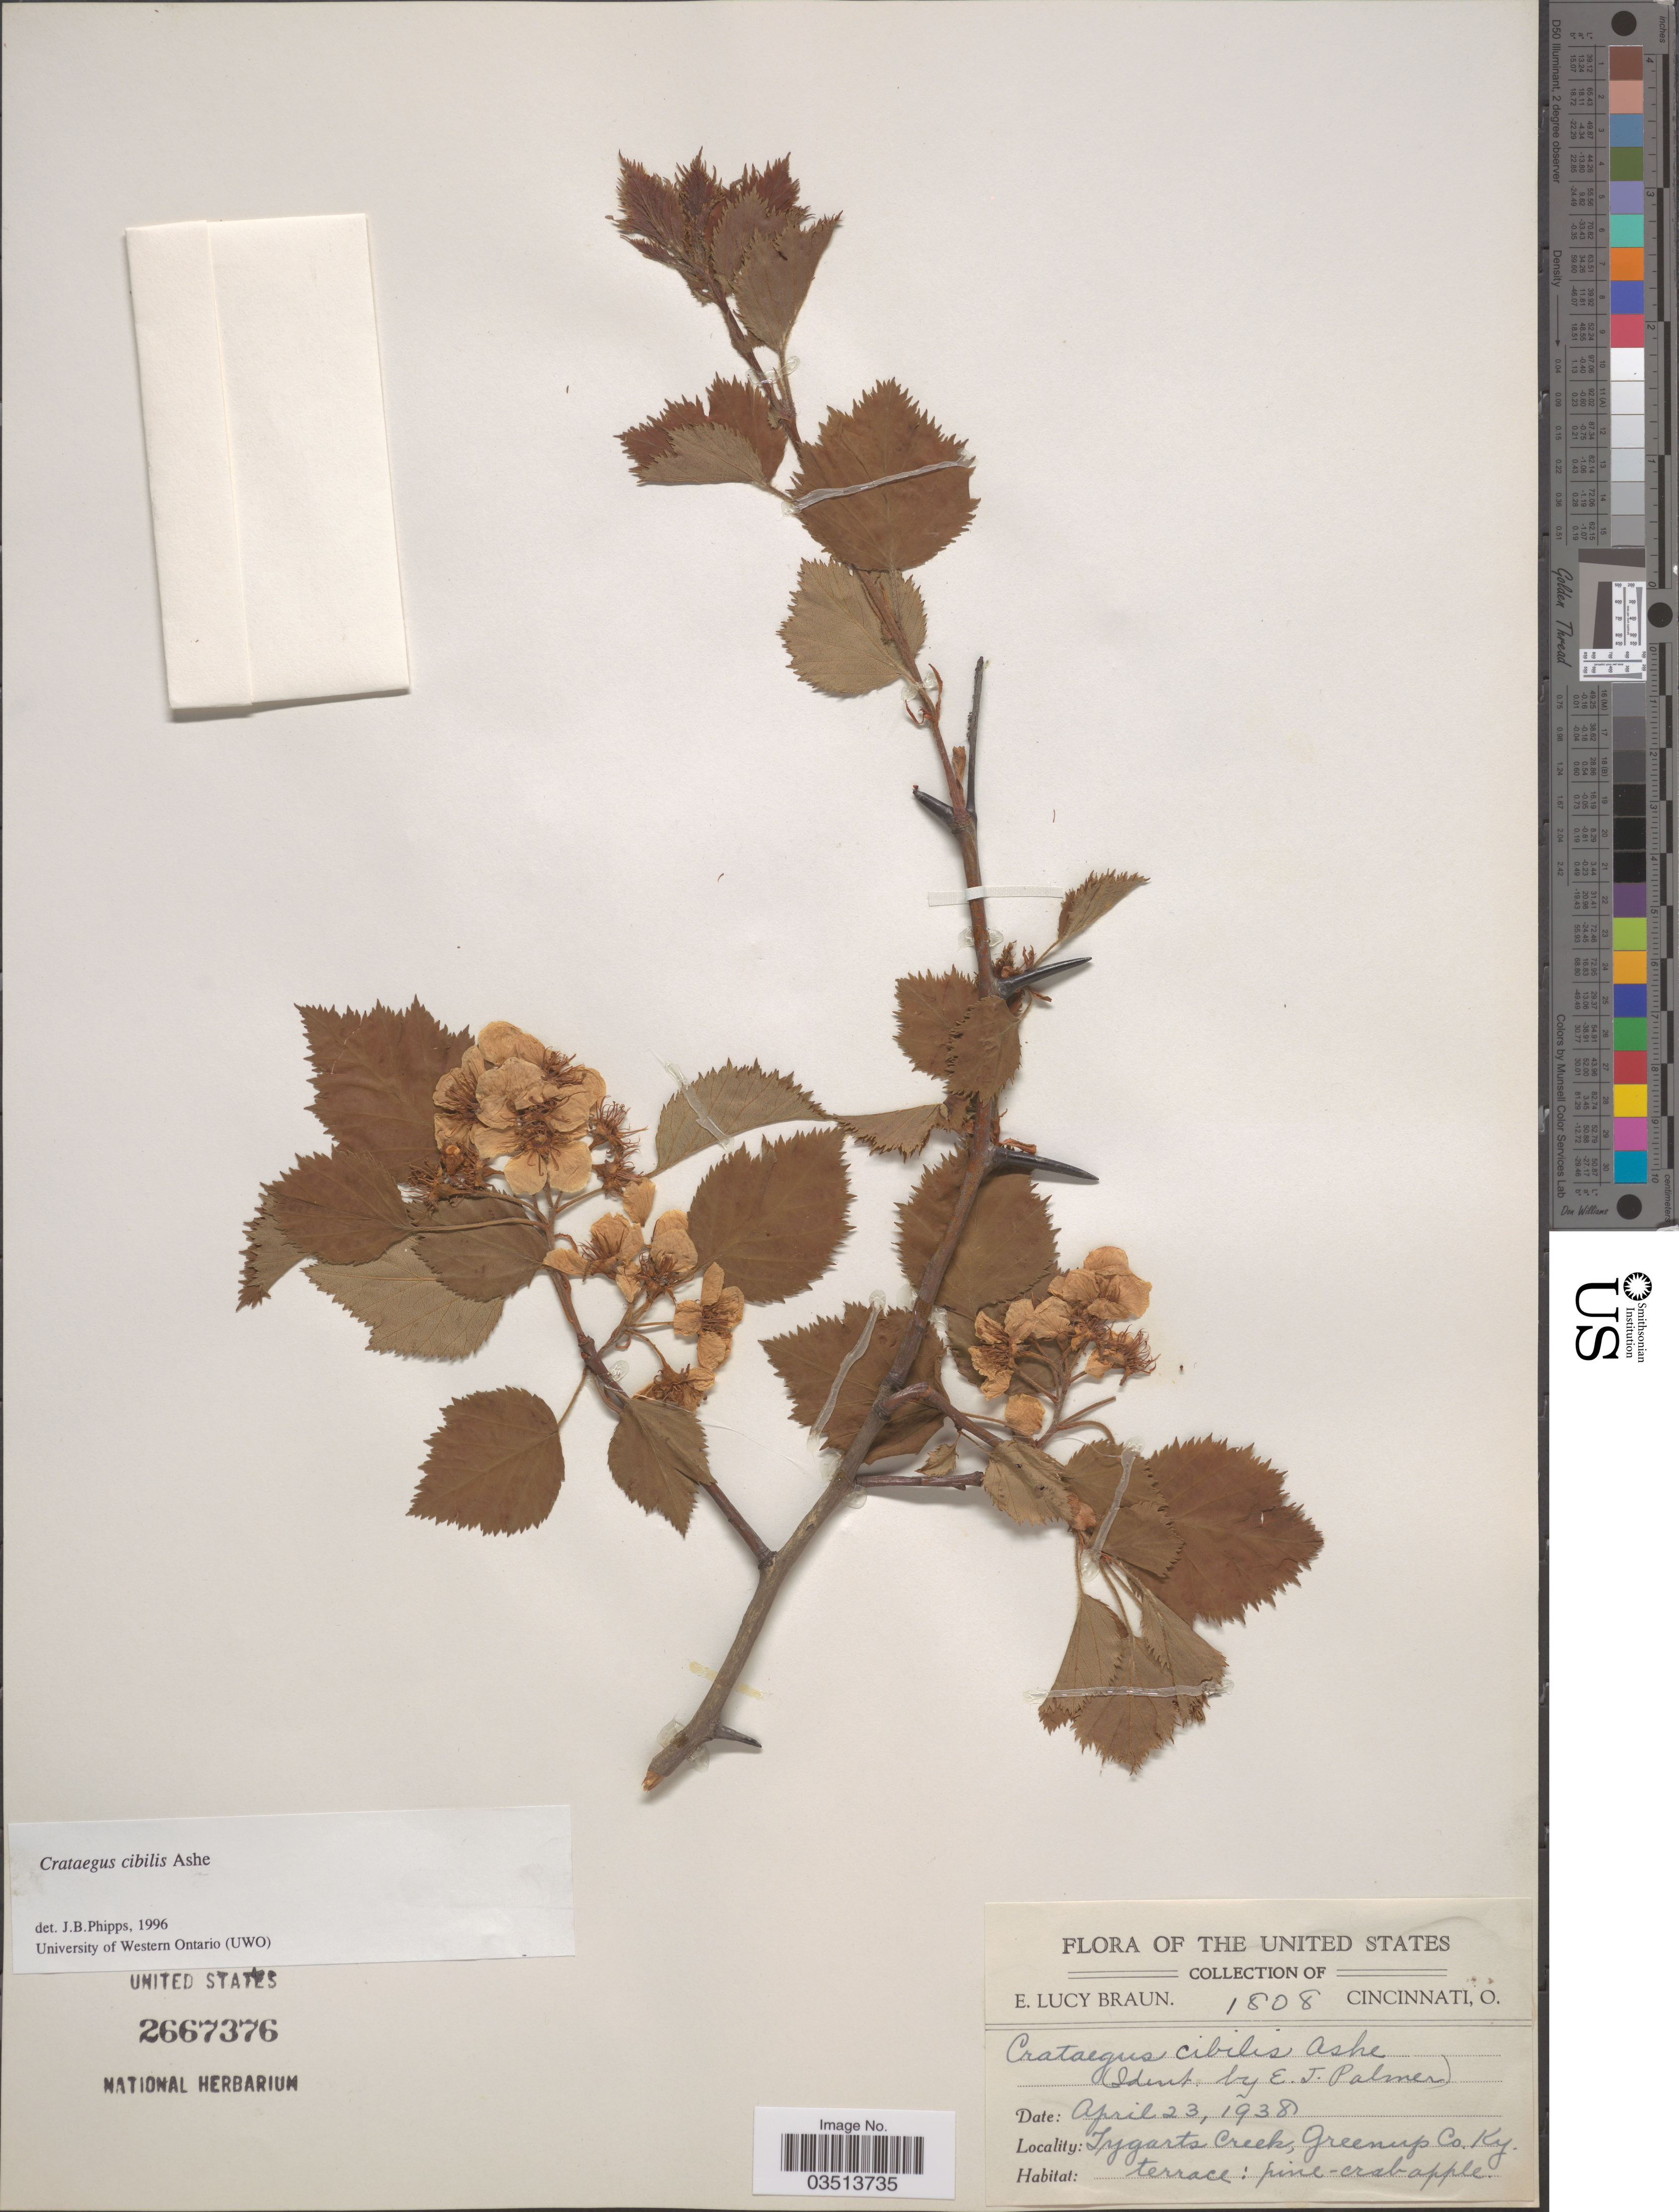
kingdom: Plantae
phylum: Tracheophyta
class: Magnoliopsida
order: Rosales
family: Rosaceae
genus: Crataegus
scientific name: Crataegus cibilis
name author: Ashe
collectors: E. L. Braun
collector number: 1808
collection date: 1938-04-23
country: United States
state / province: Kentucky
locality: Tygarts Creek, Greenup Co.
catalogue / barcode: US 2667376